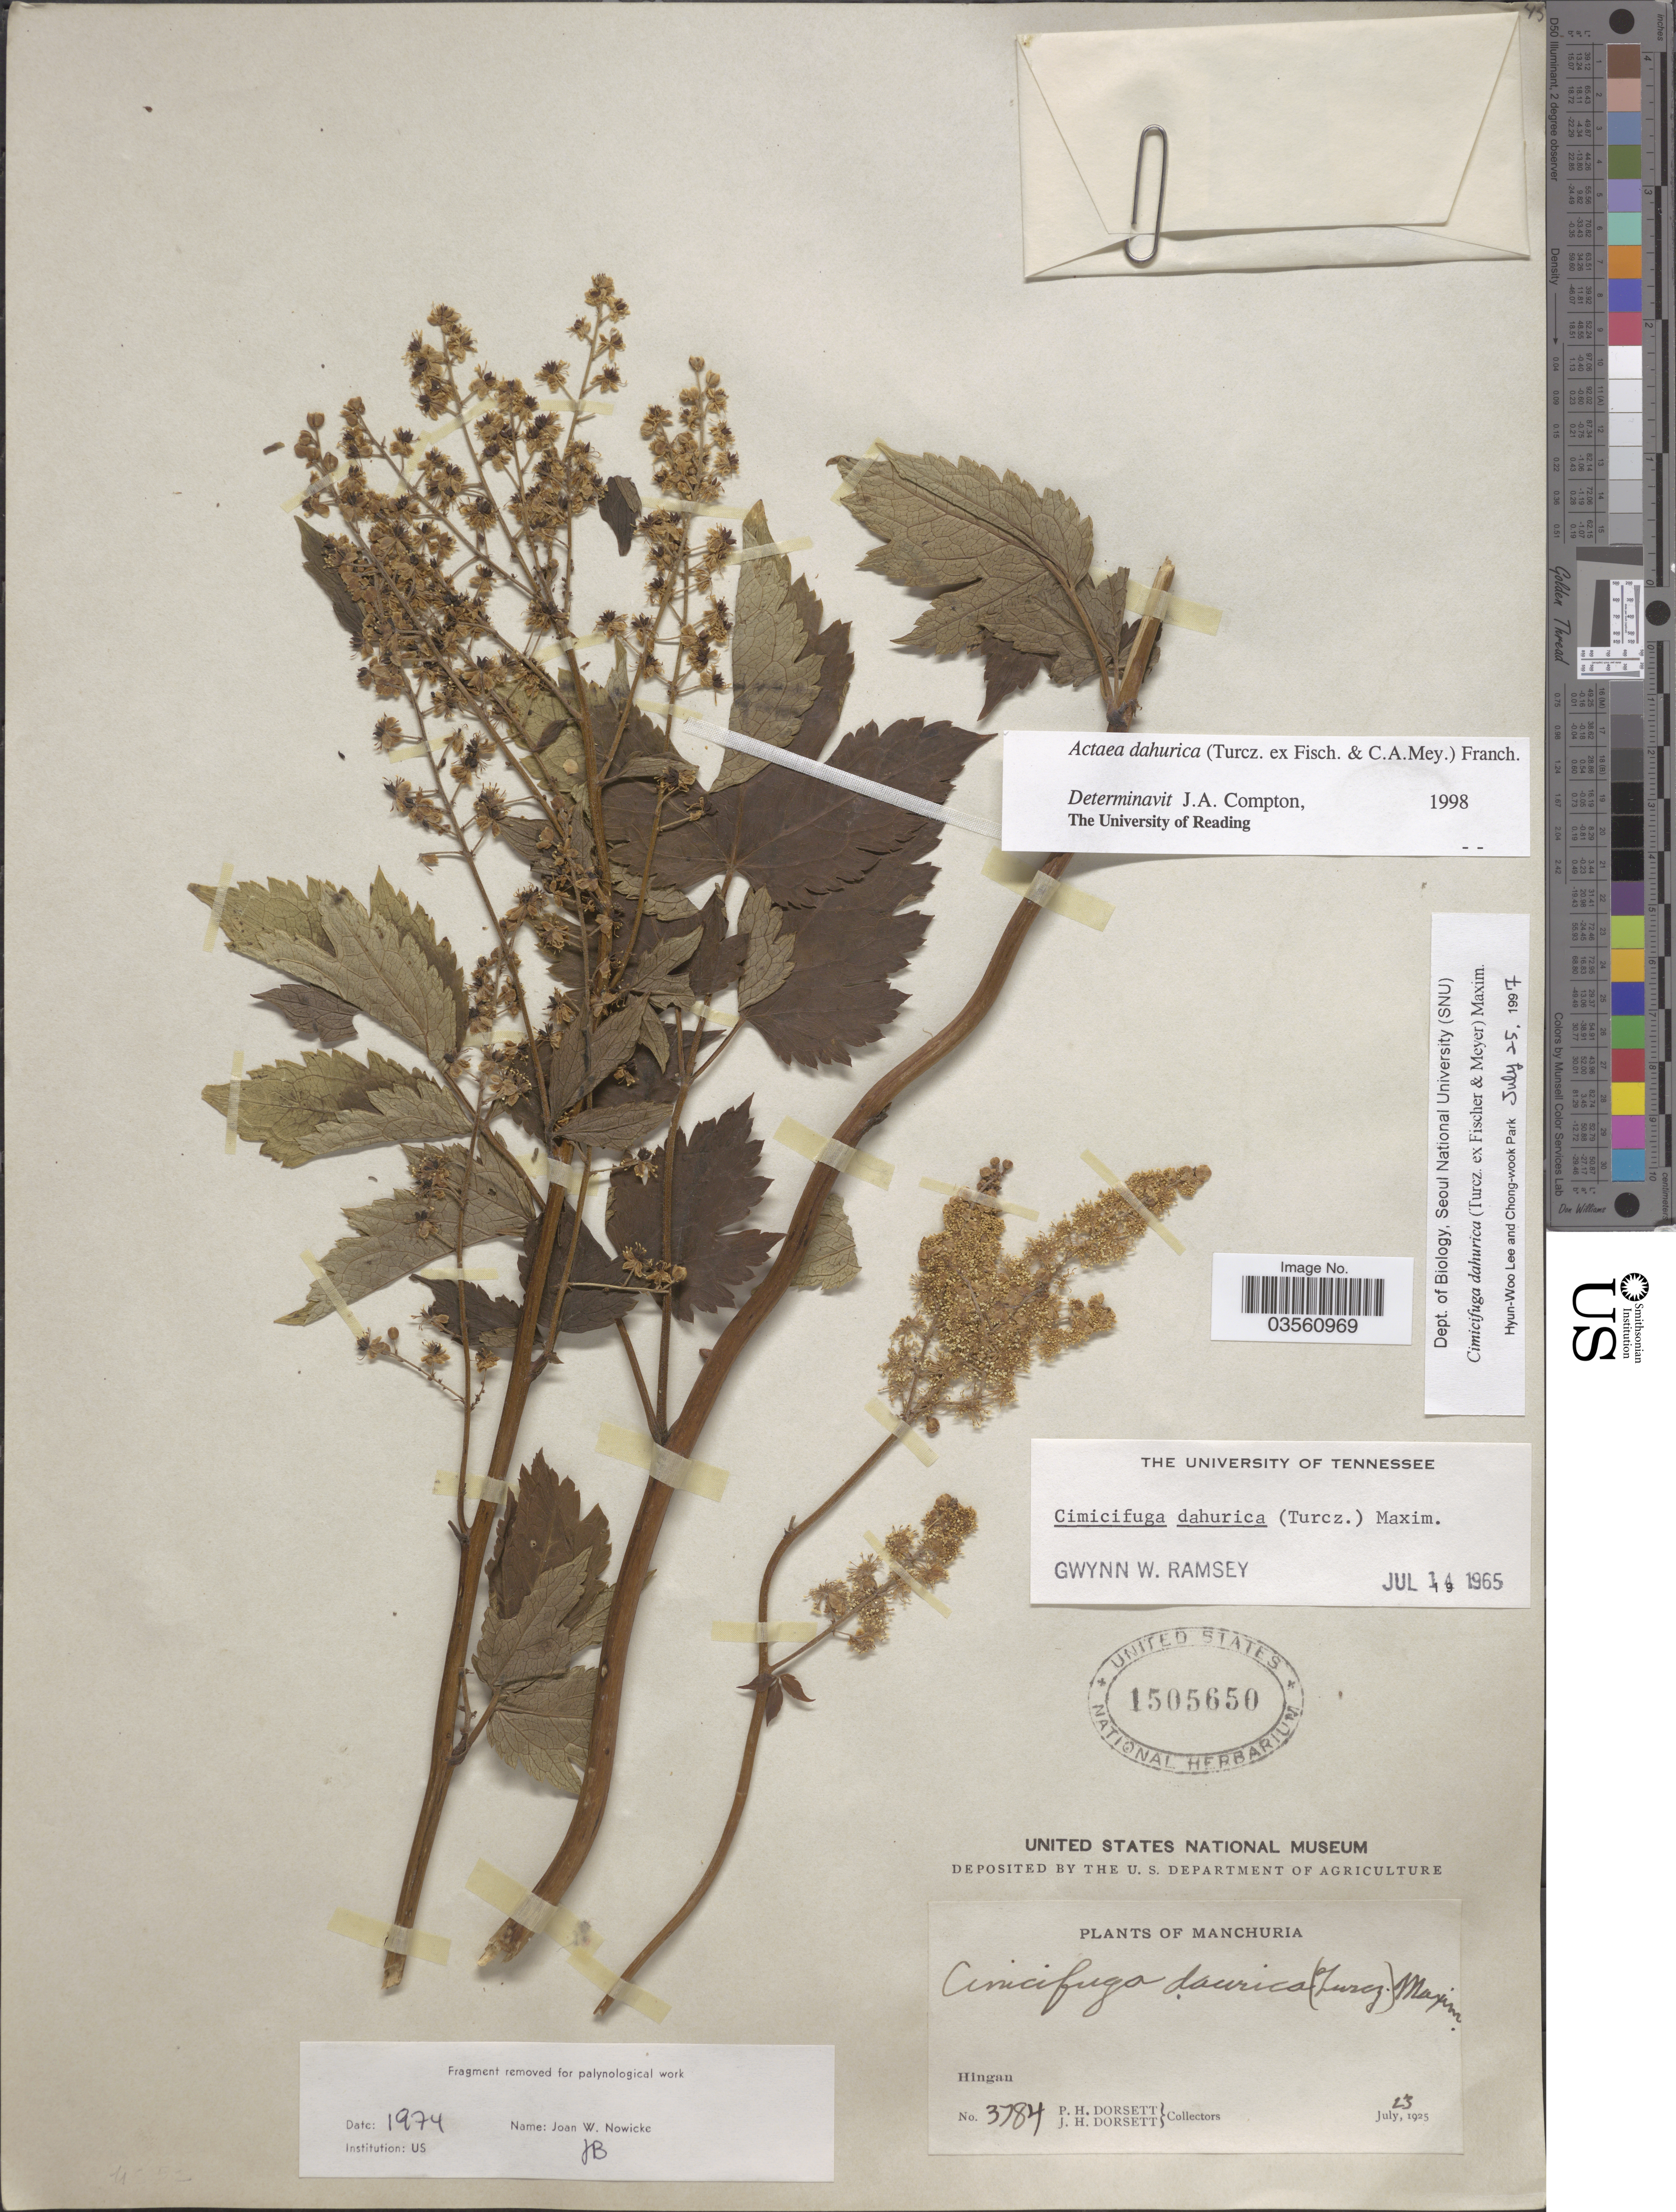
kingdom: Plantae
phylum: Tracheophyta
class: Magnoliopsida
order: Ranunculales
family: Ranunculaceae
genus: Actaea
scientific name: Actaea dahurica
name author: (Turcz. ex Fisch. & C.A. Mey.) Franch.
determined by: Compton, J. A.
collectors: P. H. Dorsett & J. Dorsett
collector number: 3784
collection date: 1925-07-23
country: China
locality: Manchuria. Hingan.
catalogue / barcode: US 1505650